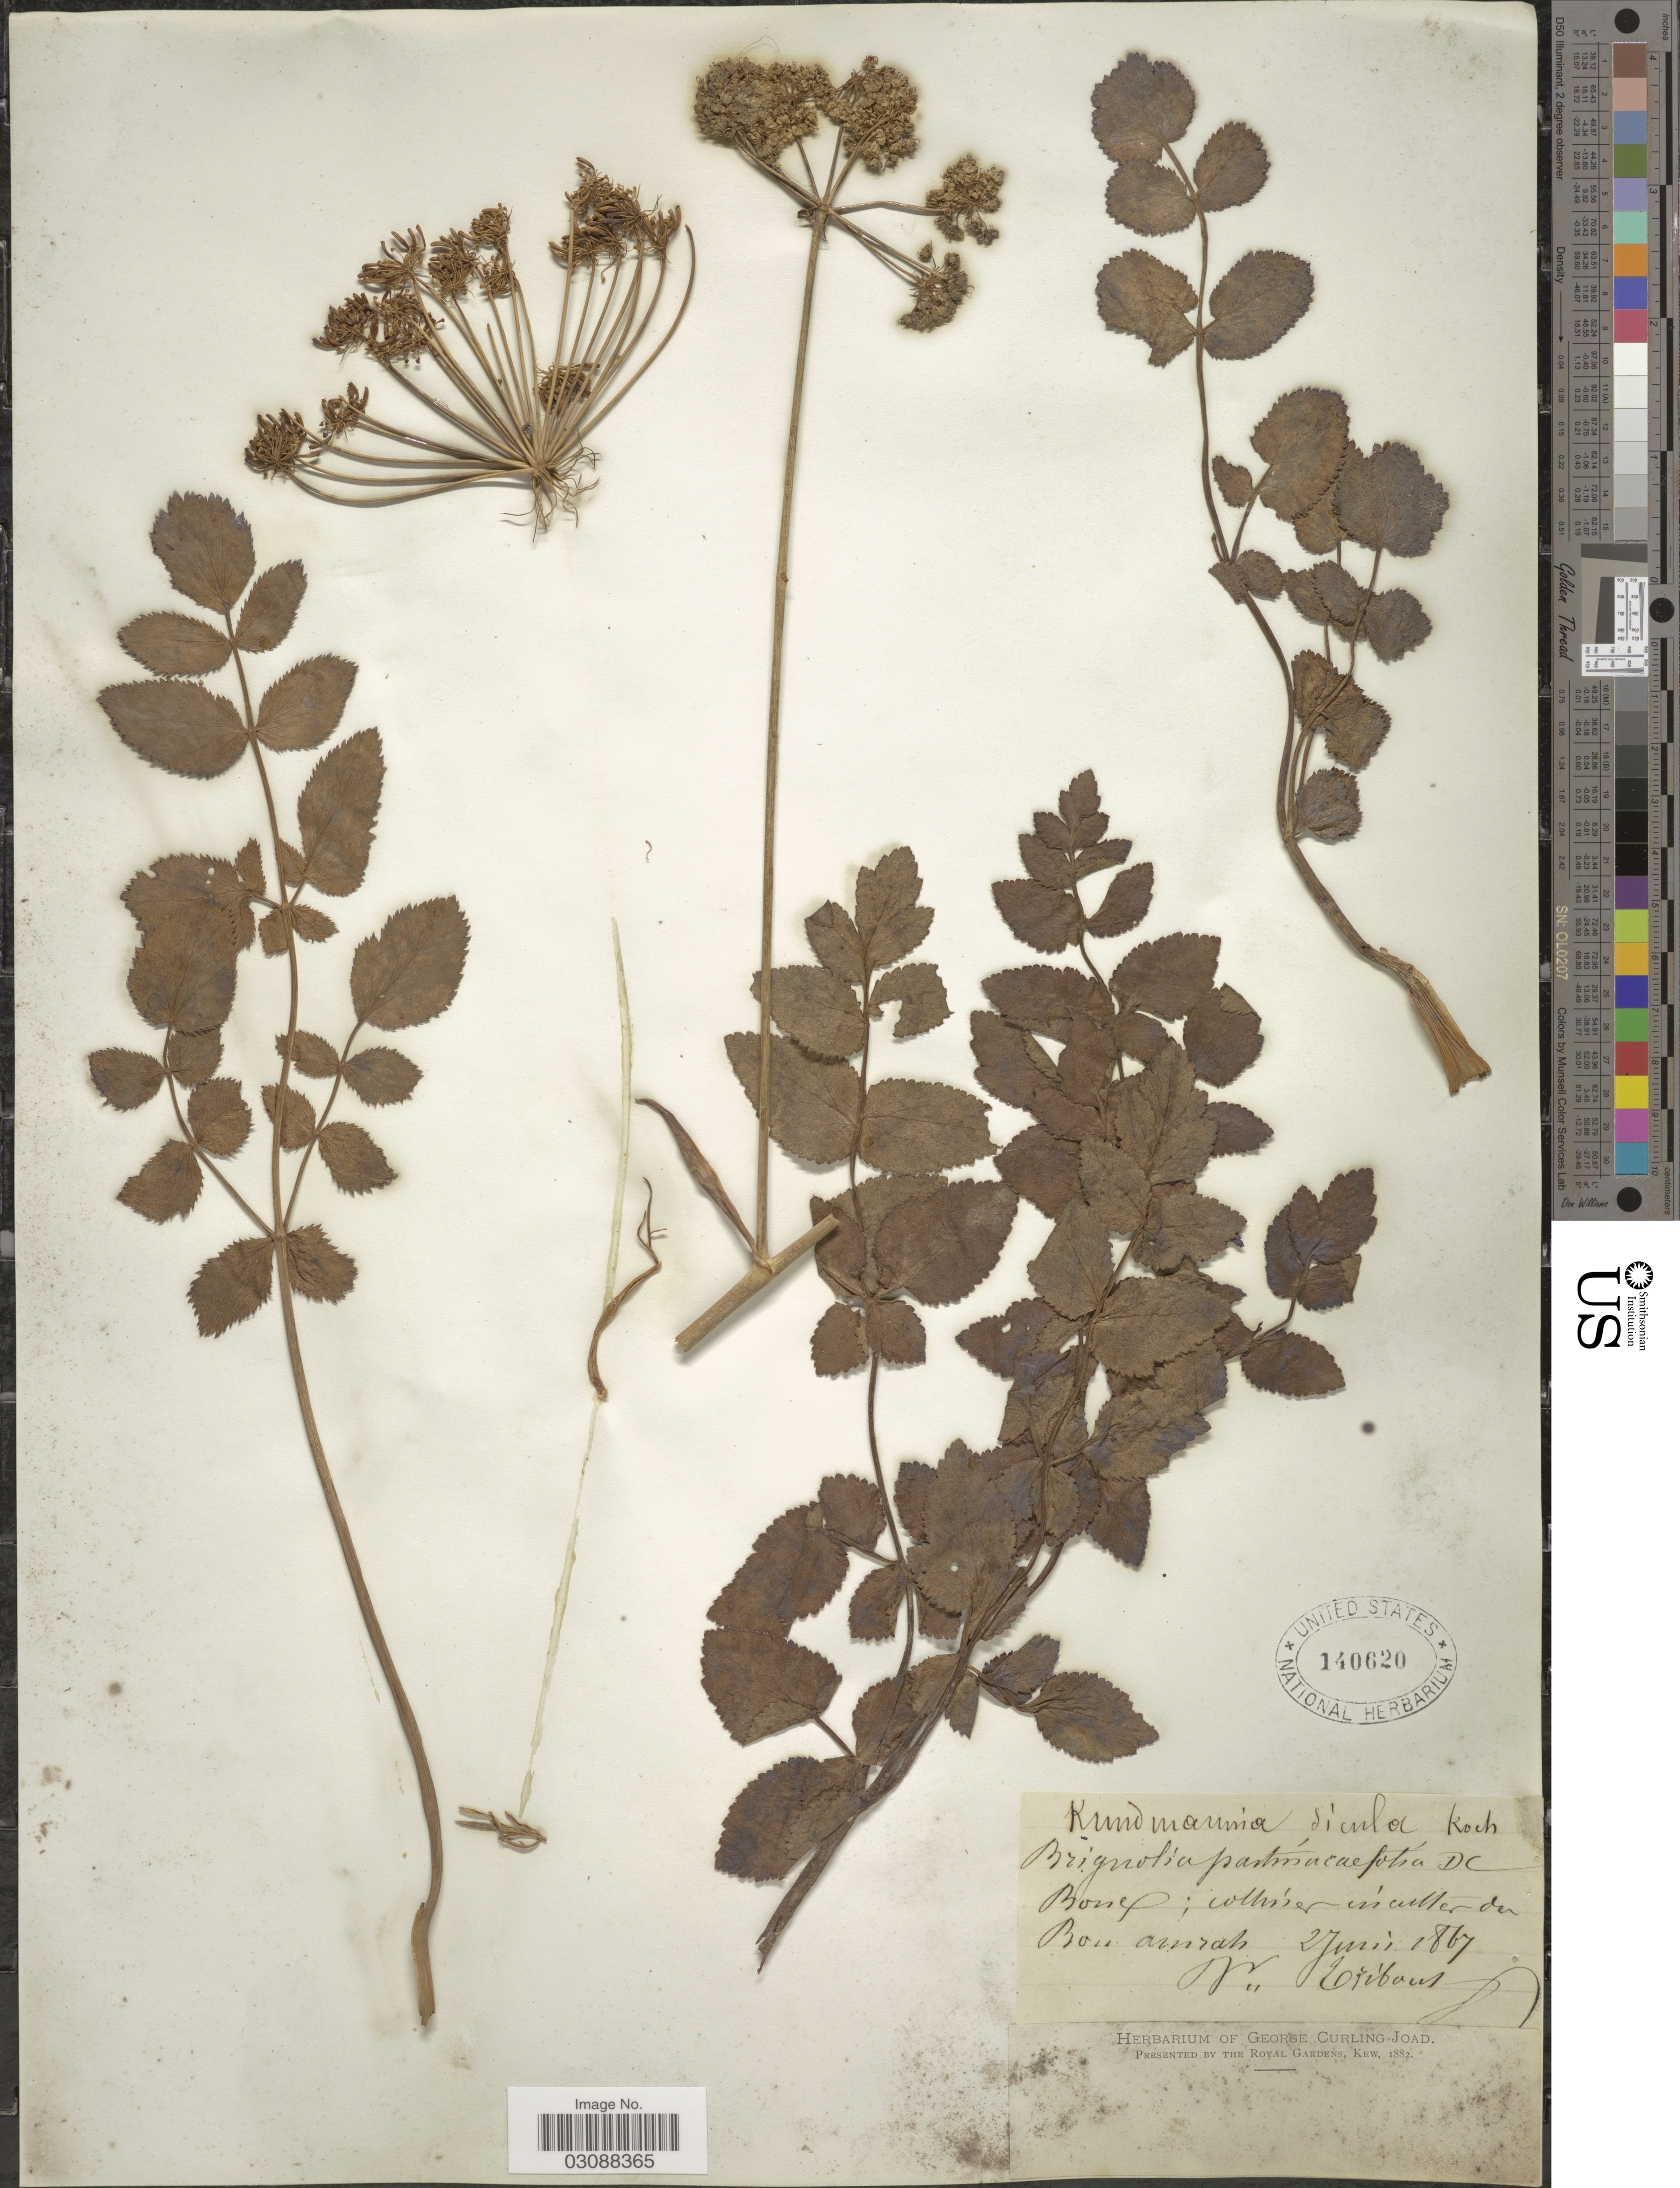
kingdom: Plantae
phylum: Tracheophyta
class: Magnoliopsida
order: Apiales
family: Apiaceae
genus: Kundmannia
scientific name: Kundmannia sicula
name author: (L.) DC.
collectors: W. Tribout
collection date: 1867-06-02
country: Algeria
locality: Bone: Bon. Amrats. [interpreted]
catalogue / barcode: US 140620